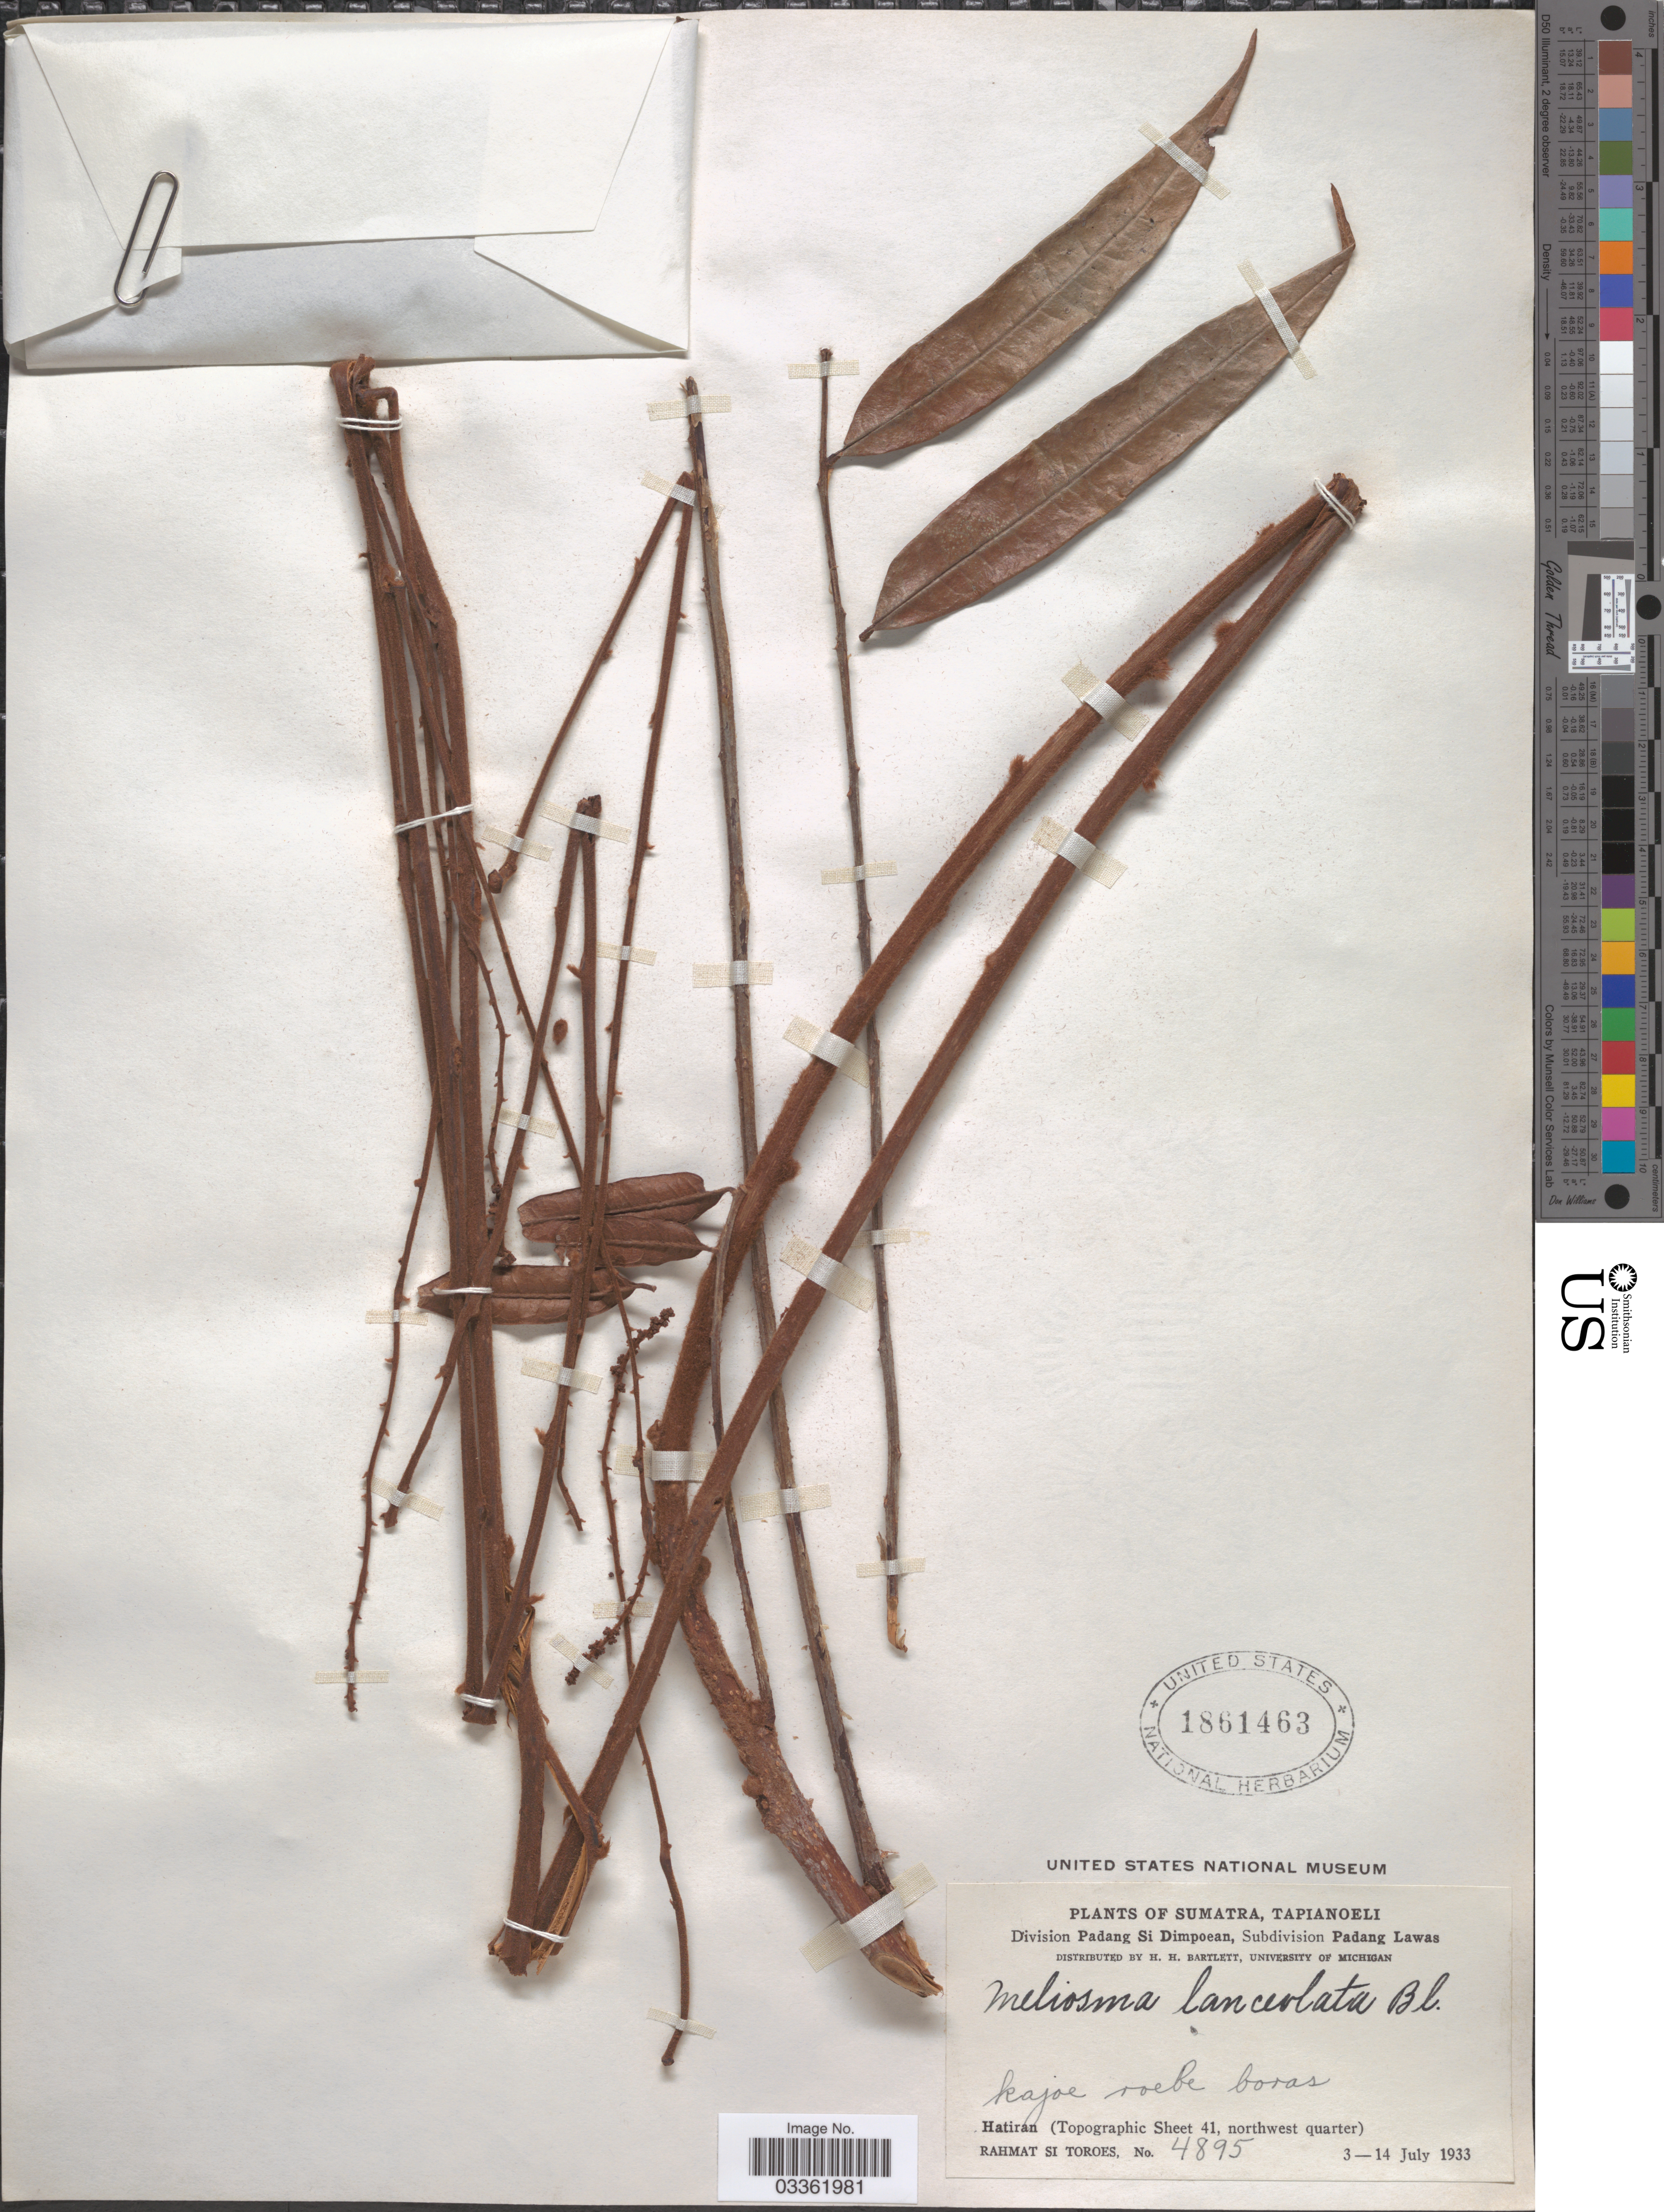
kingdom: Plantae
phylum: Tracheophyta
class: Magnoliopsida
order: Proteales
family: Sabiaceae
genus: Meliosma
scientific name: Meliosma lanceolata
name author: Blume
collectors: Rahmat Si Boeea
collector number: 4895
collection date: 1933-07-03/1933-07-14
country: Indonesia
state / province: Sumatra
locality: Tapianoeli, Division Padang Si Dimpoean, Subdivision Padang Lawas, Hatiran (Topographic Sheet 41, northwest quarter).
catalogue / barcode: US 1861463